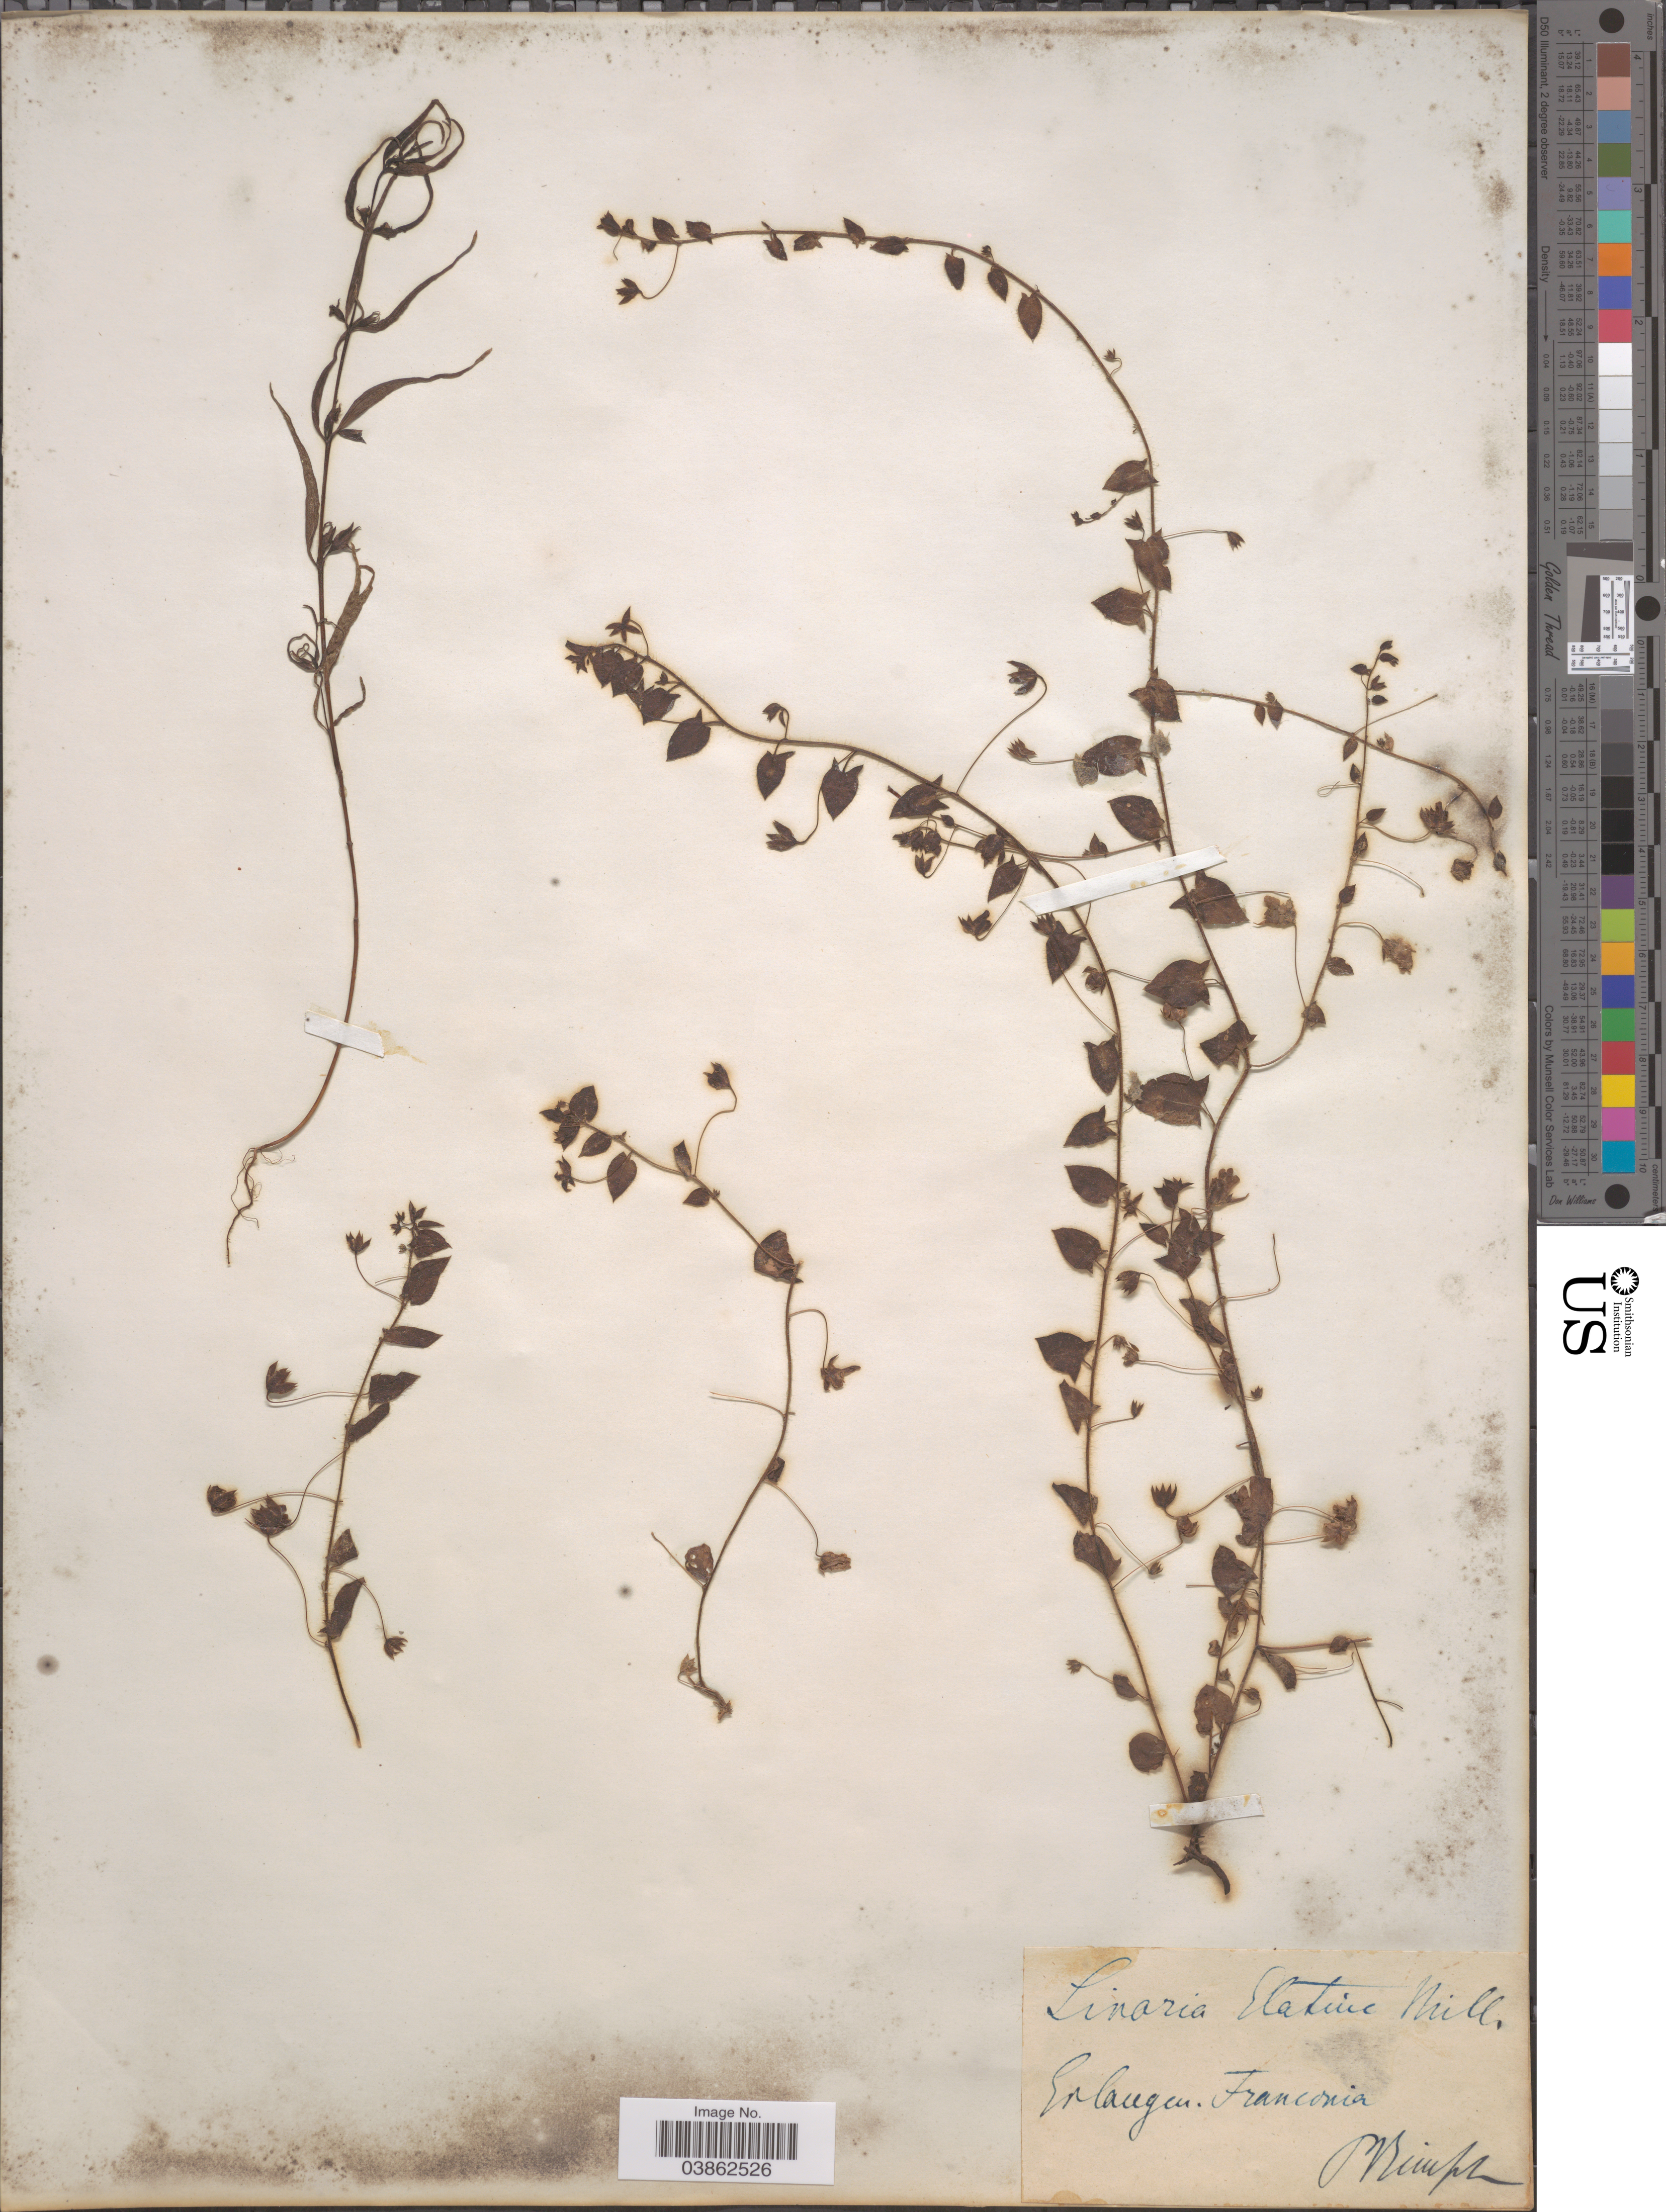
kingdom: Plantae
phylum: Tracheophyta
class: Magnoliopsida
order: Lamiales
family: Plantaginaceae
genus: Elatinoides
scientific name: Elatinoides elatine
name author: (L.) Wettst.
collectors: P. Reinsch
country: Germany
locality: Erlangen. Franconia.